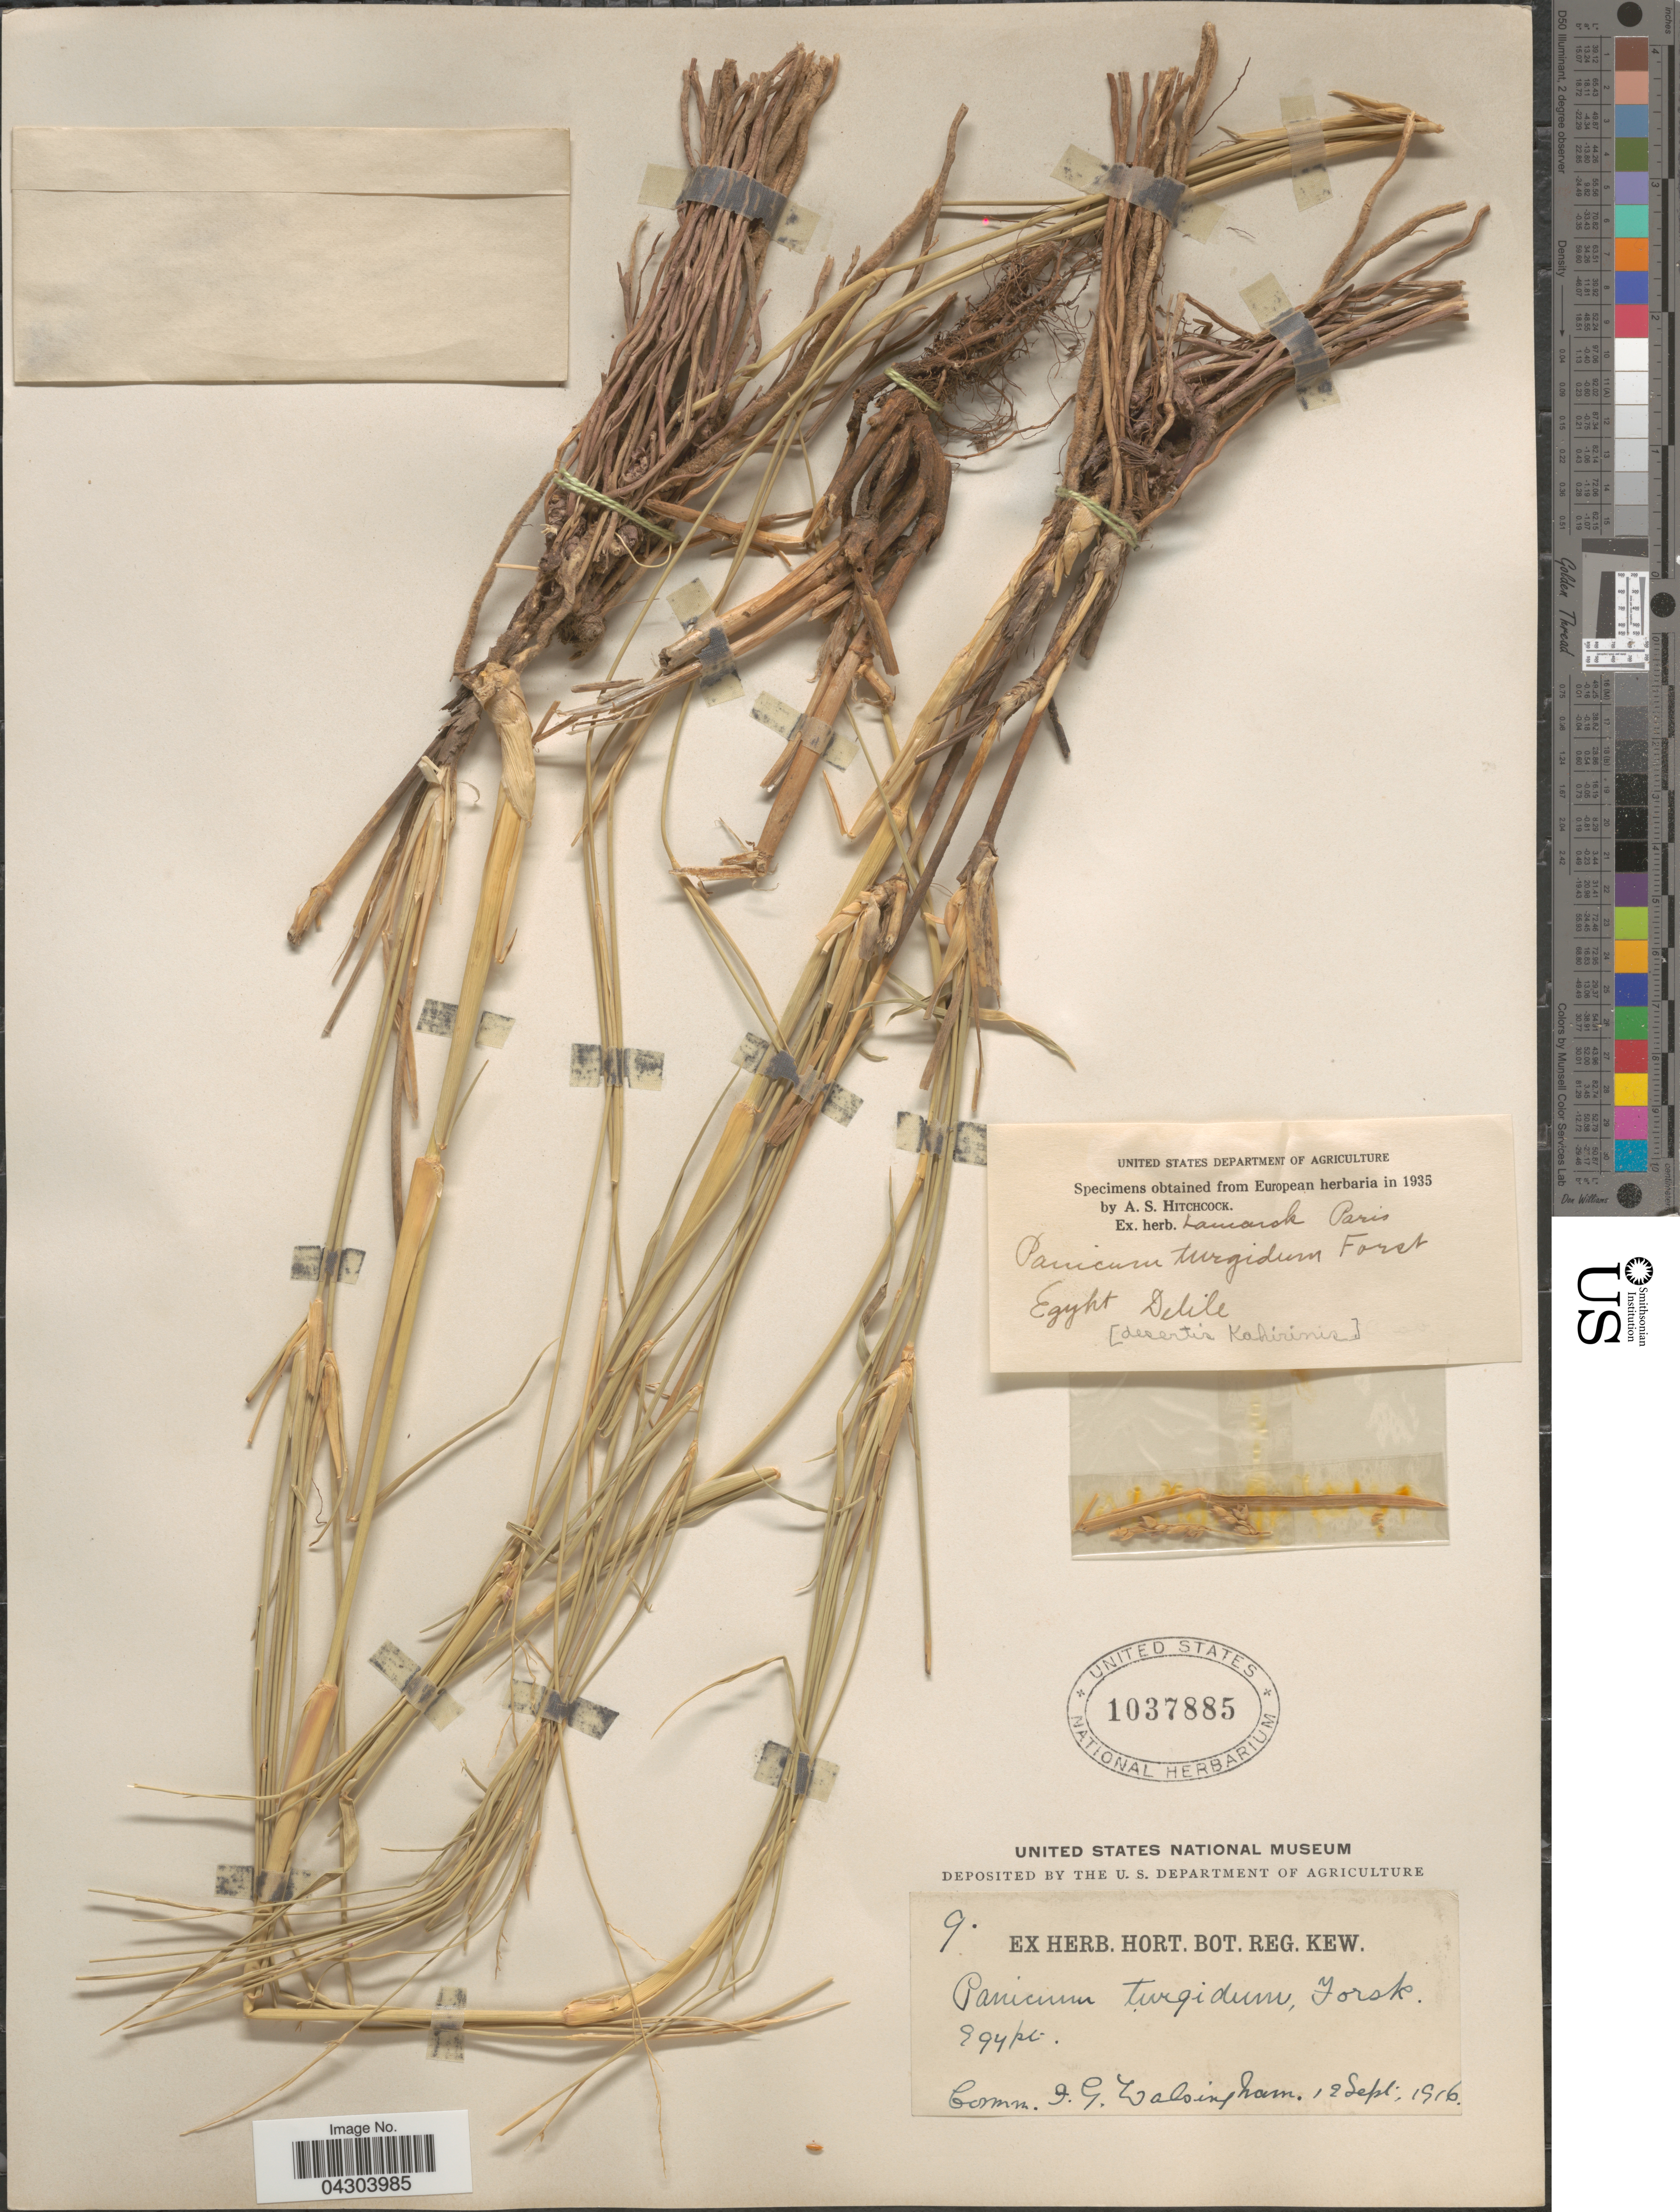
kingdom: Plantae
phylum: Tracheophyta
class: Liliopsida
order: Poales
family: Poaceae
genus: Panicum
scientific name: Panicum turgidum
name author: Forssk.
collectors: Delile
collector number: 9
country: Egypt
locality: Desertis Kahirinis.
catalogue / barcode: US 1037885